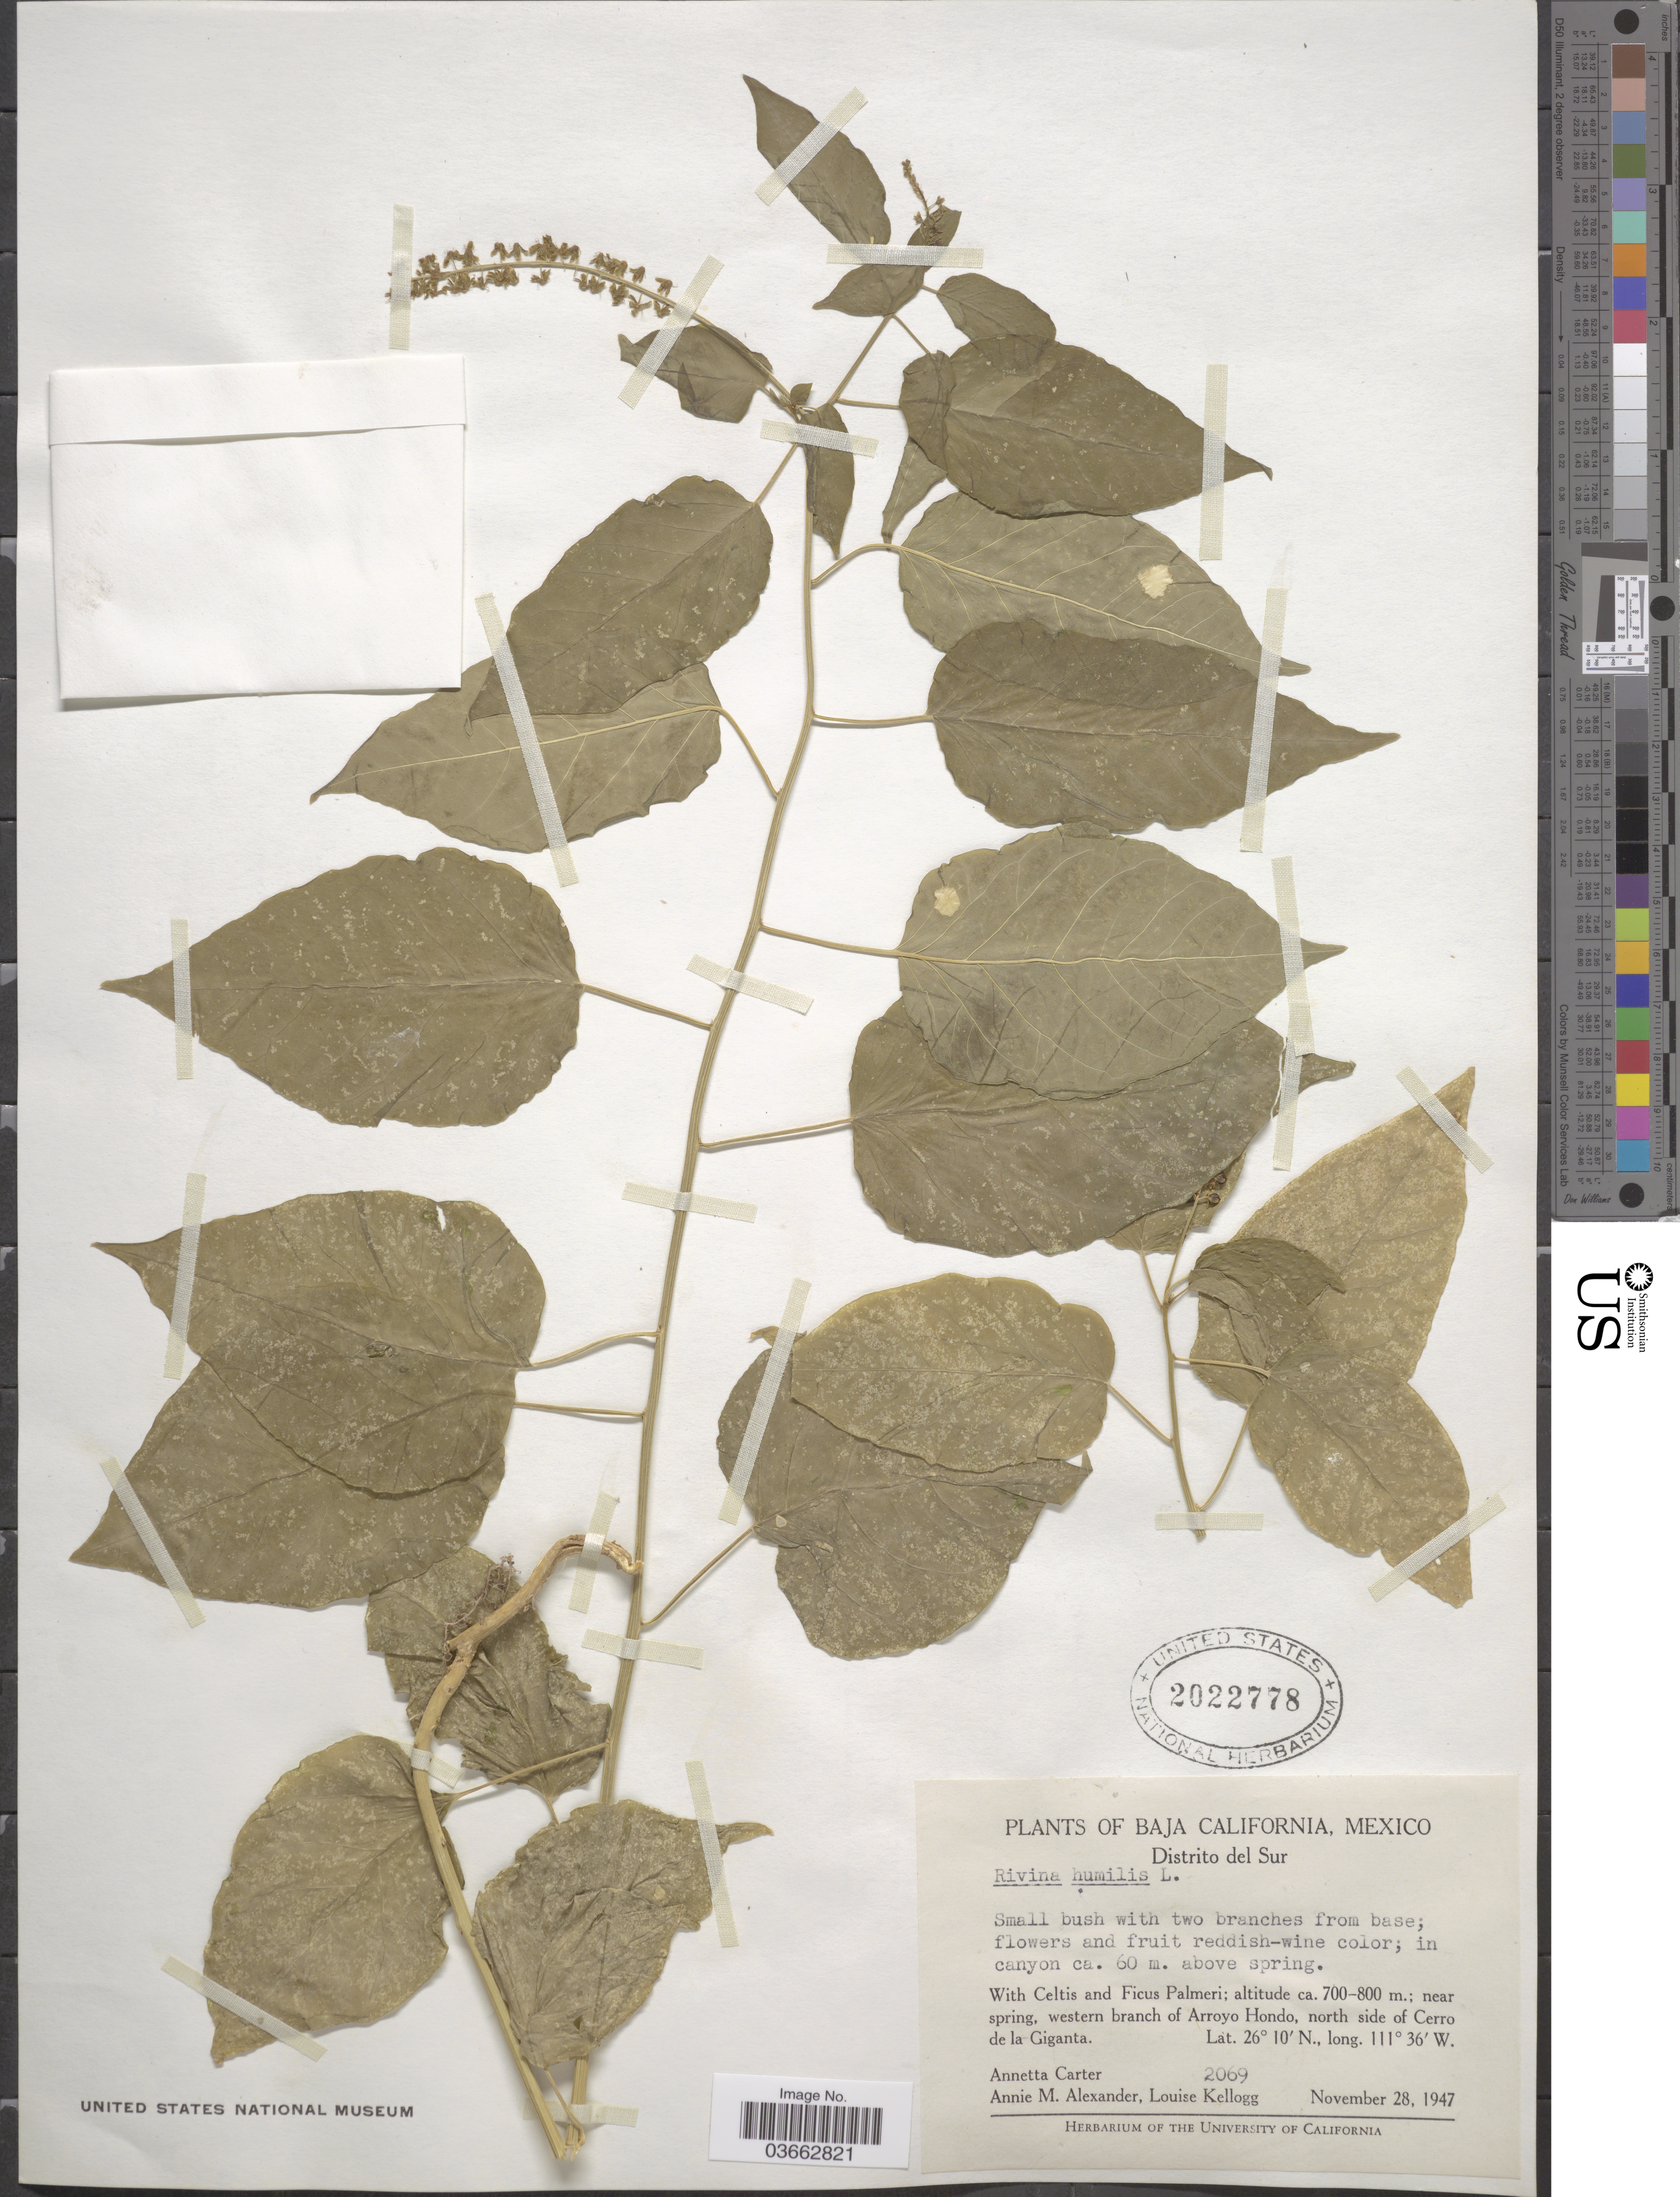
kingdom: Plantae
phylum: Tracheophyta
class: Magnoliopsida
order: Caryophyllales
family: Phytolaccaceae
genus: Rivina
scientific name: Rivina humilis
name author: L.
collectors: A. Carter, A. M. Alexander & L. Kellogg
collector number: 2069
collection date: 1947-11-28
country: Mexico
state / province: Baja California Sur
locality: Distrito del Sur. Near spring, western branch of Arroyo Hondo, north side of Cerro de la Giganta.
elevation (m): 700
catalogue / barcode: US 2022778